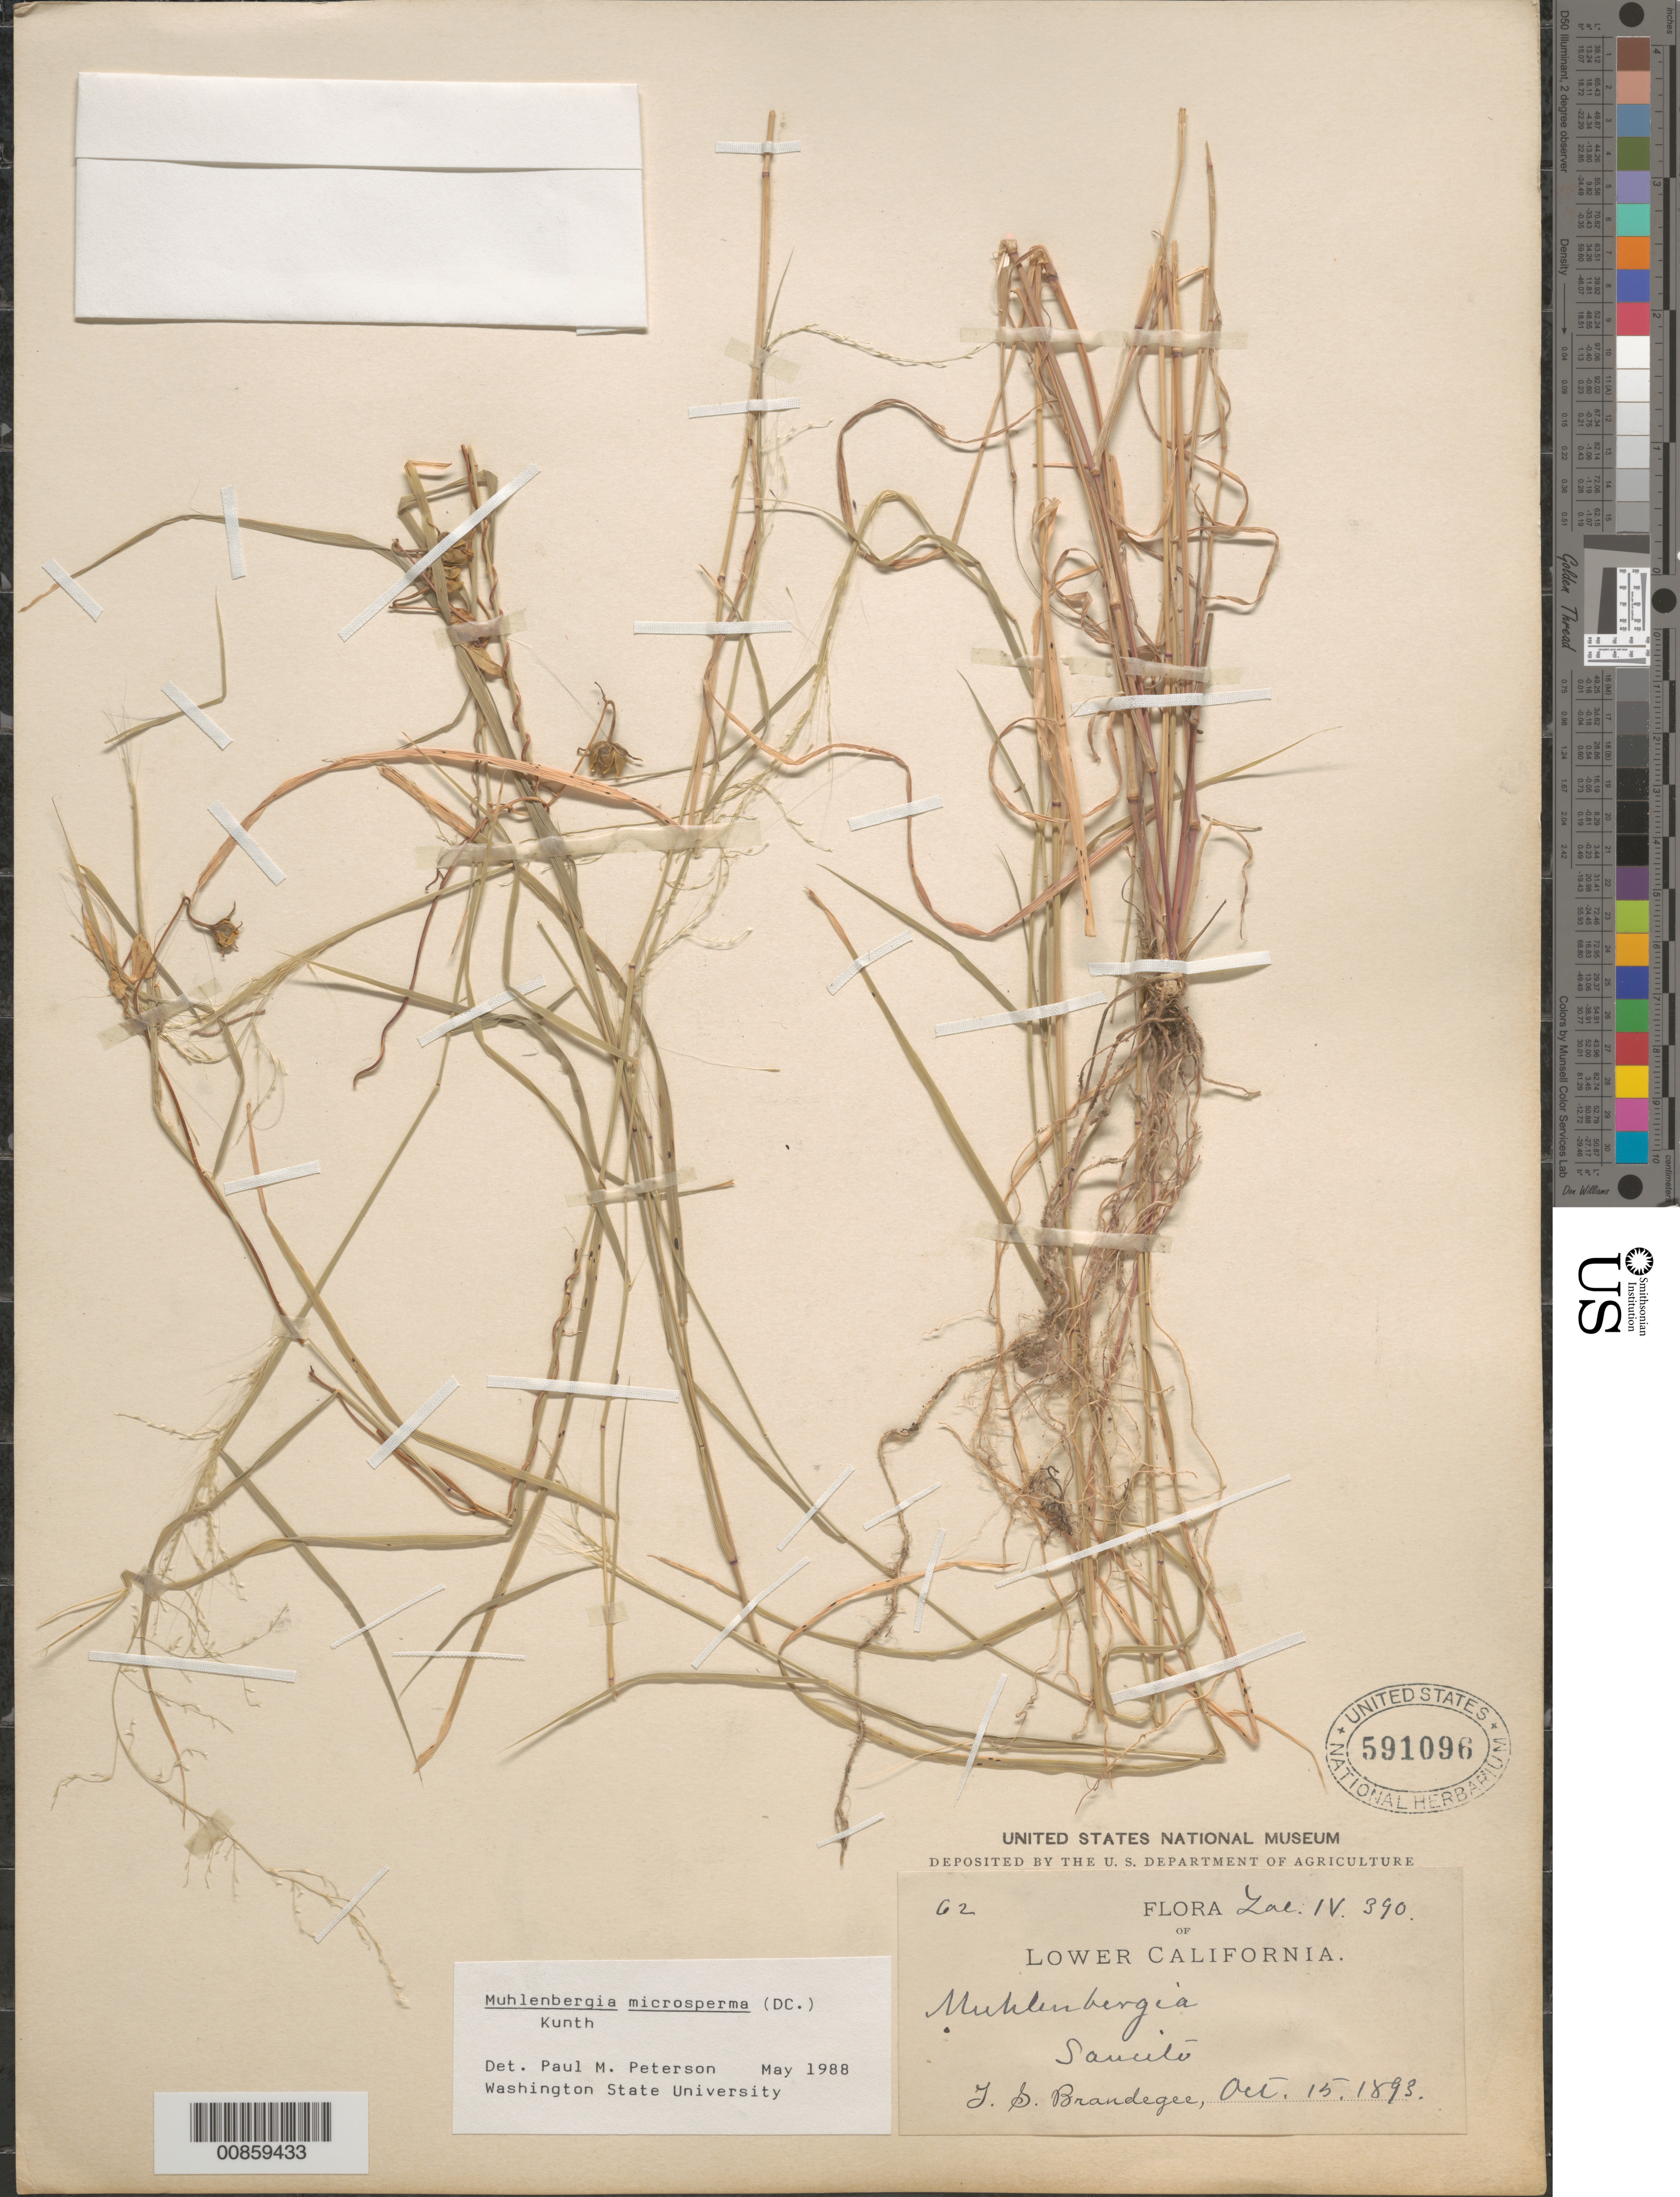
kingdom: Plantae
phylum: Tracheophyta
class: Liliopsida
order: Poales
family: Poaceae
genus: Muhlenbergia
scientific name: Muhlenbergia microsperma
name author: (DC.) Kunth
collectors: T. S. Brandegee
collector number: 62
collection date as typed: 15 Oct 1893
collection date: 1893-10-15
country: Mexico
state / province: Baja California Norte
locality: Saucito, B.C.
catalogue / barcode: US 591096